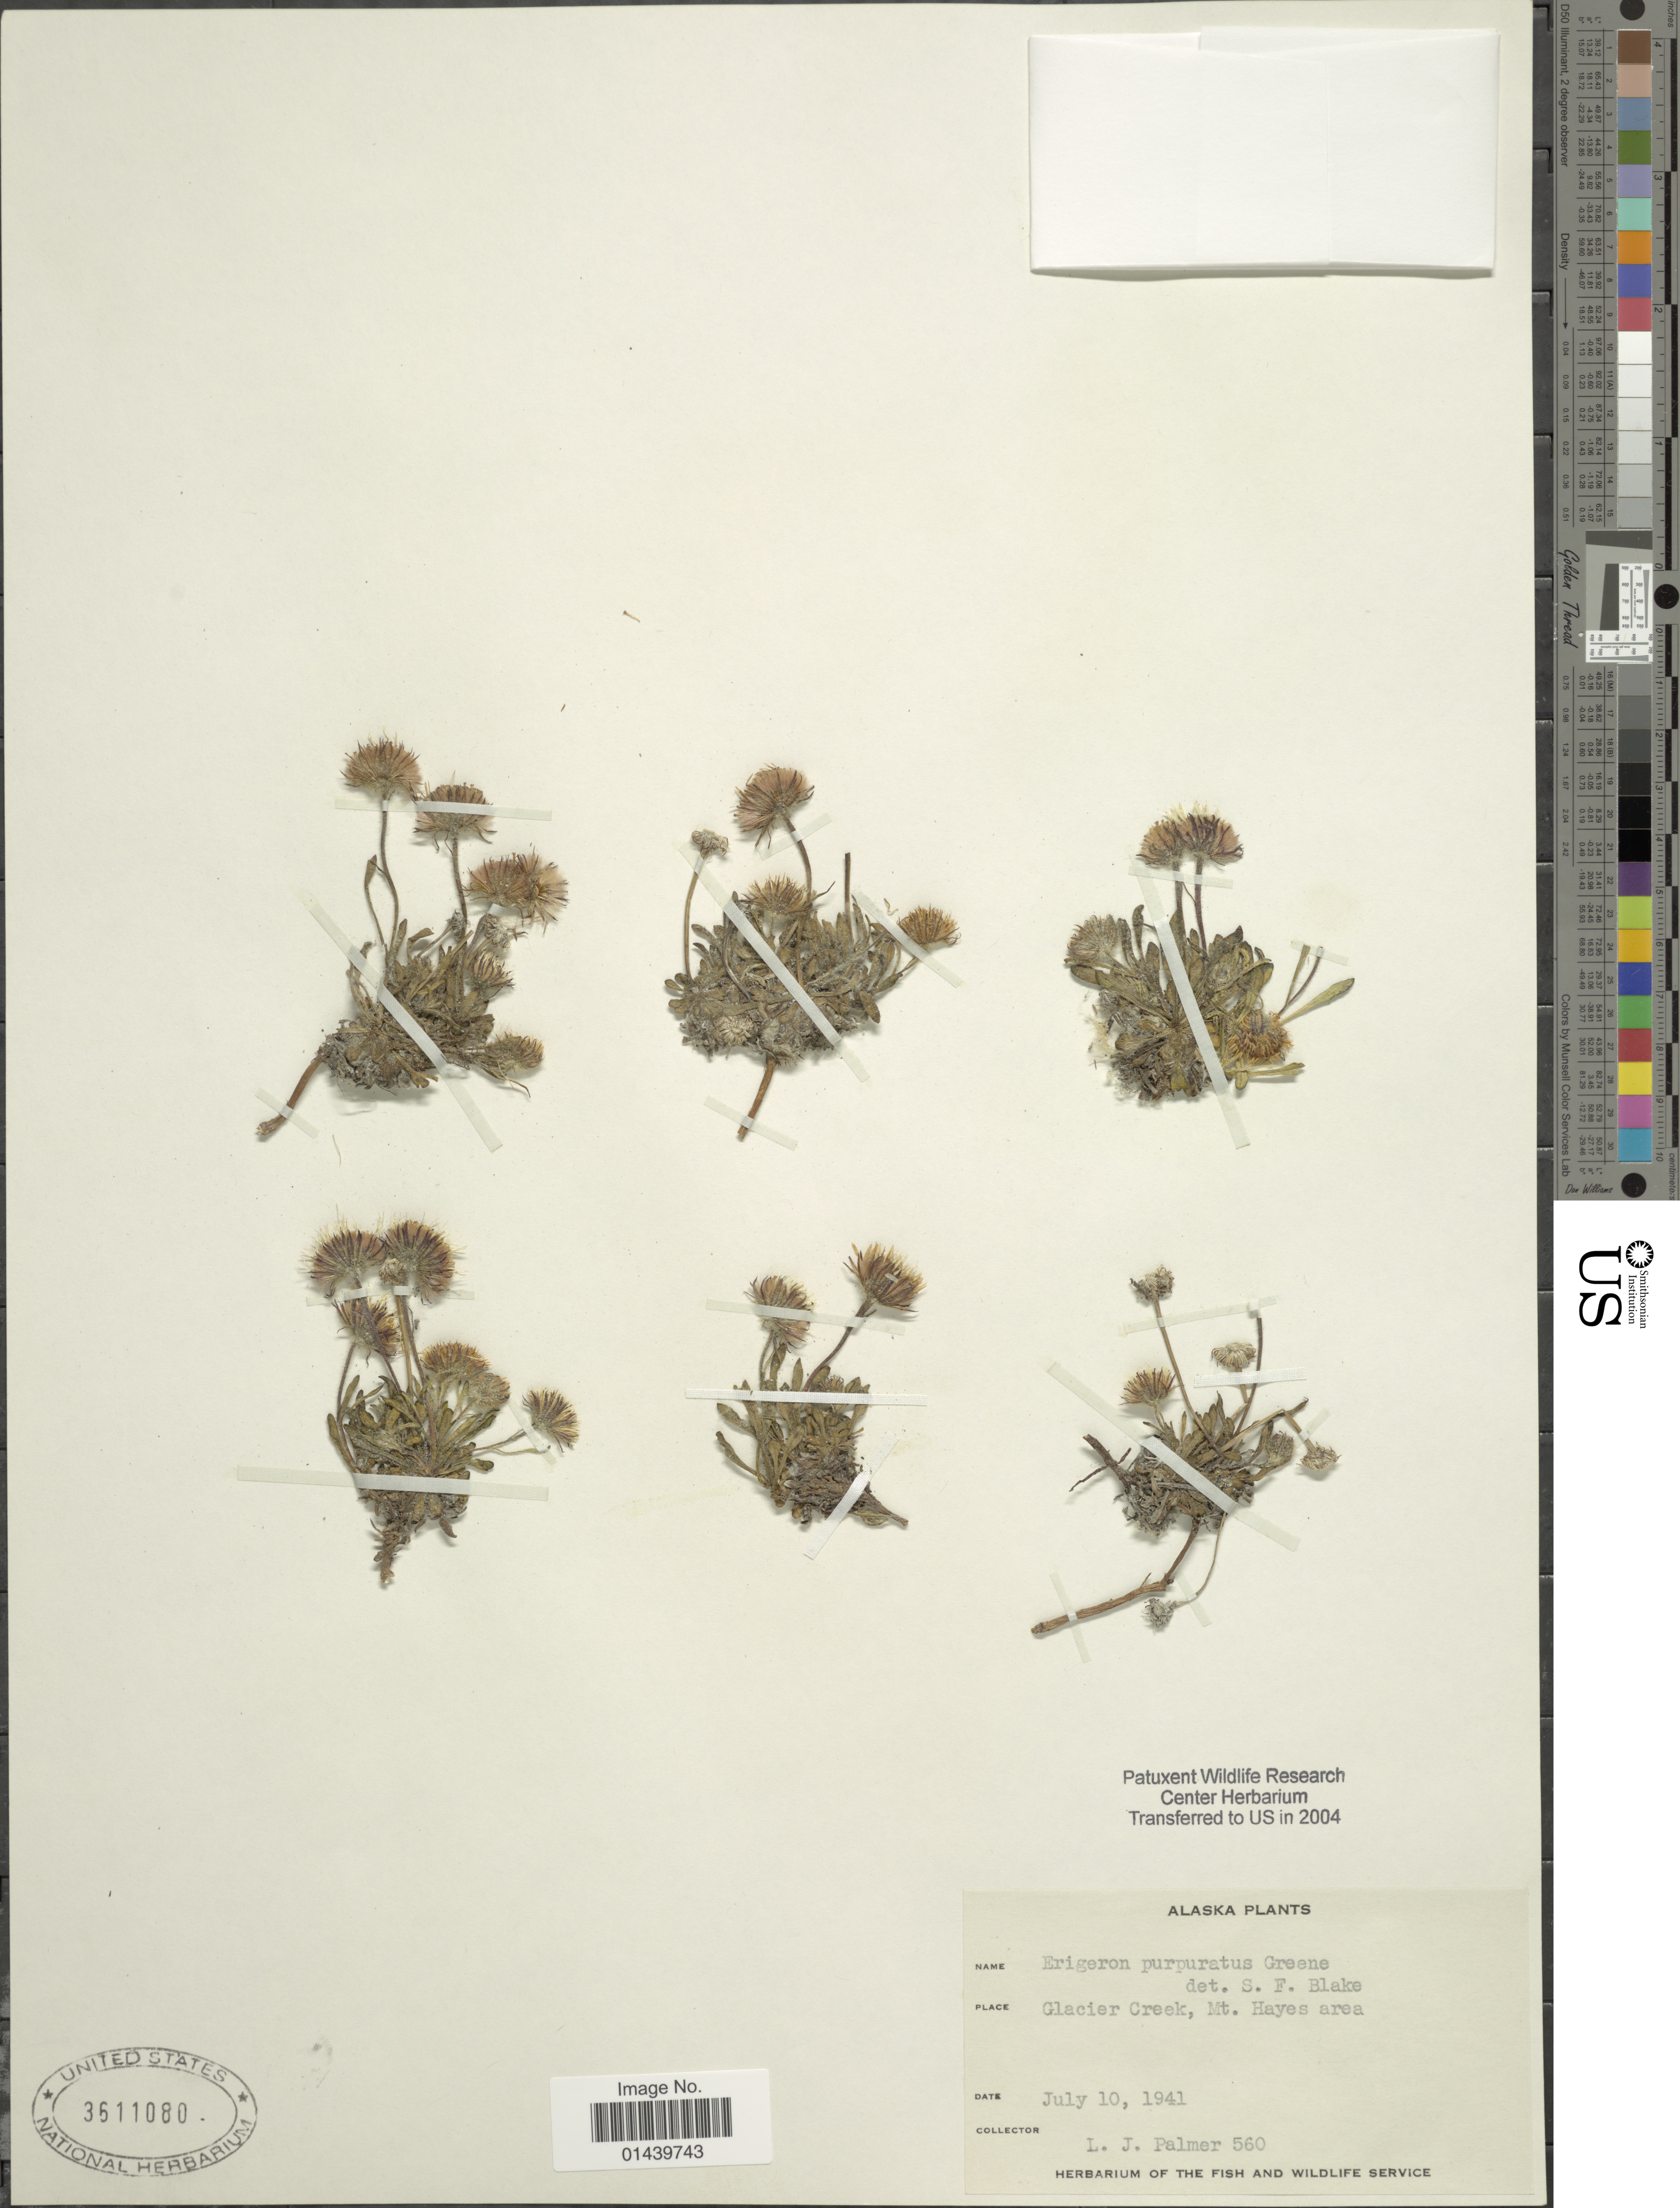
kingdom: Plantae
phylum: Tracheophyta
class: Magnoliopsida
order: Asterales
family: Asteraceae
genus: Erigeron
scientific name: Erigeron purpuratus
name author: Greene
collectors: L. J. Palmer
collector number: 560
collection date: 1941-07-10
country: United States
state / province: Alaska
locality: Glacier Creek, Mt. Hayes area.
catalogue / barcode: US 3611080